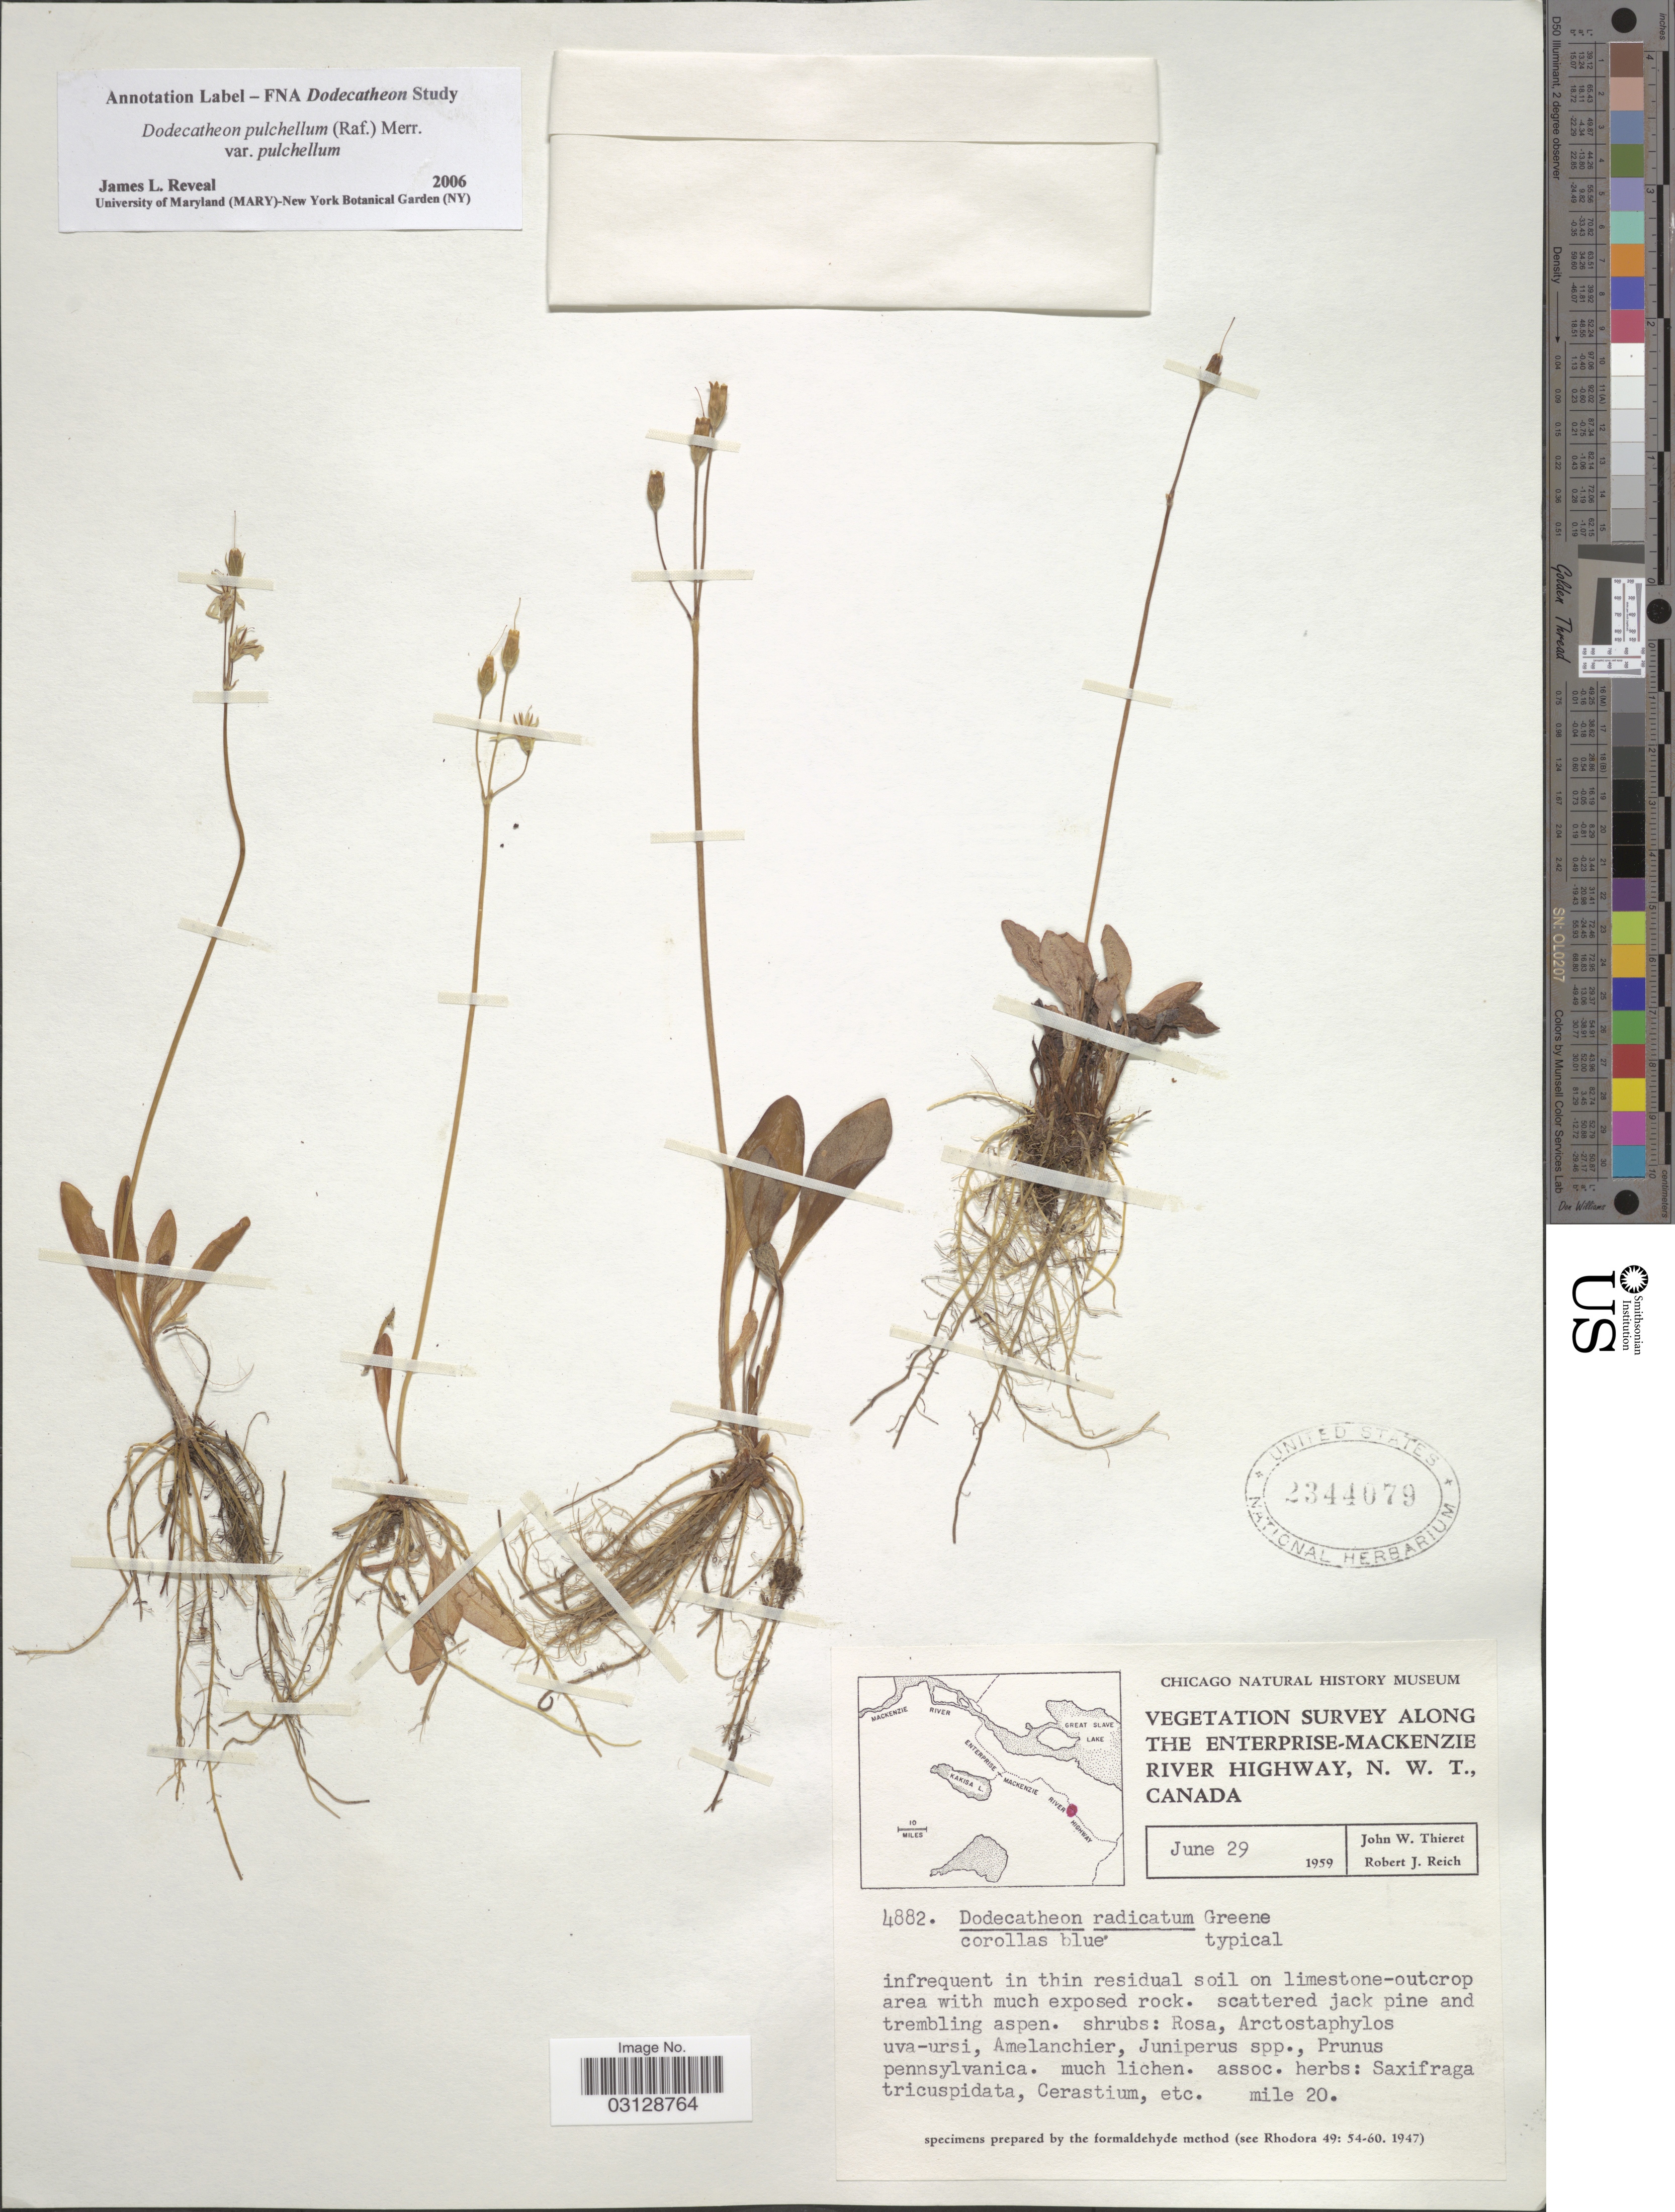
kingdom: Plantae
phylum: Tracheophyta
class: Magnoliopsida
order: Ericales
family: Primulaceae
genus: Dodecatheon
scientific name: Dodecatheon pulchellum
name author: (Raf.) Merr.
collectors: J. W. Thieret & R. Reich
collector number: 4882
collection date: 1959-06-29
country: Canada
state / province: Northwest Territories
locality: Along the Enterprise-Mackenzie River Highway. Mile 20.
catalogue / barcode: US 2344079